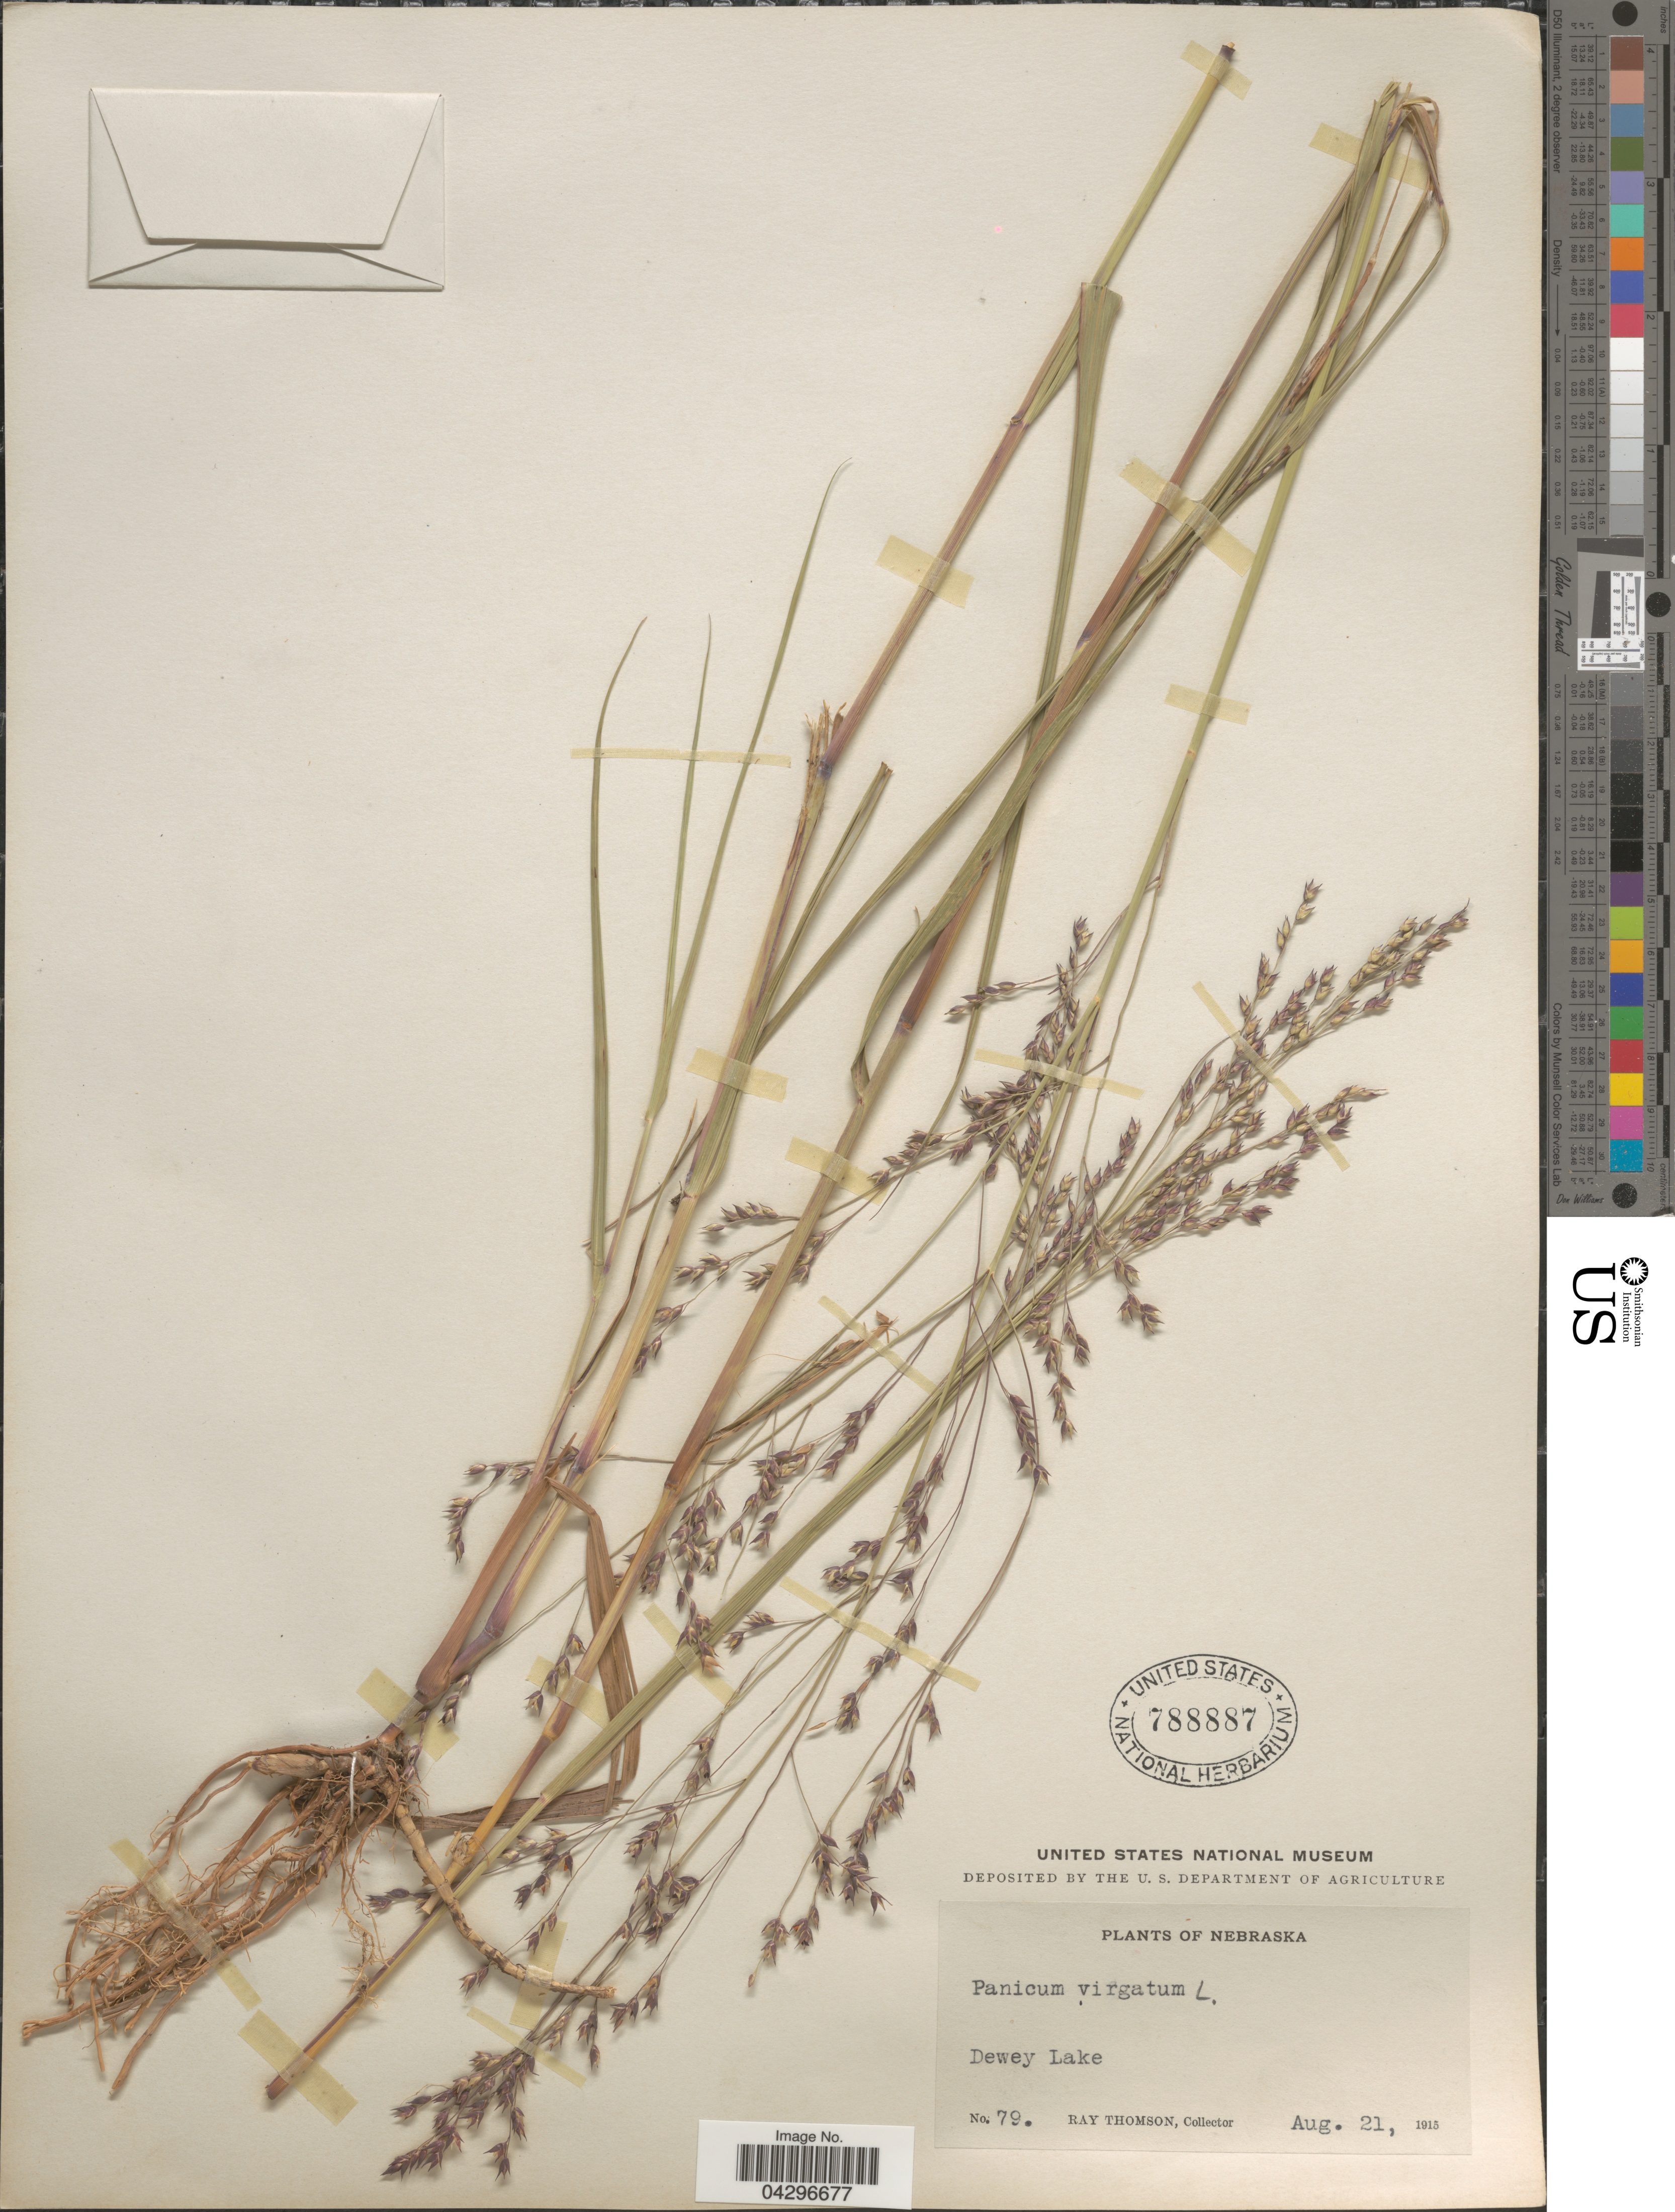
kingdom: Plantae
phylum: Tracheophyta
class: Liliopsida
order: Poales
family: Poaceae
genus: Panicum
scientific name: Panicum virgatum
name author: L.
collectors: R. Thomson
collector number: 79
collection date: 1915-08-21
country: United States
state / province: Nebraska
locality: Dewey Lake.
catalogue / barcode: US 788887